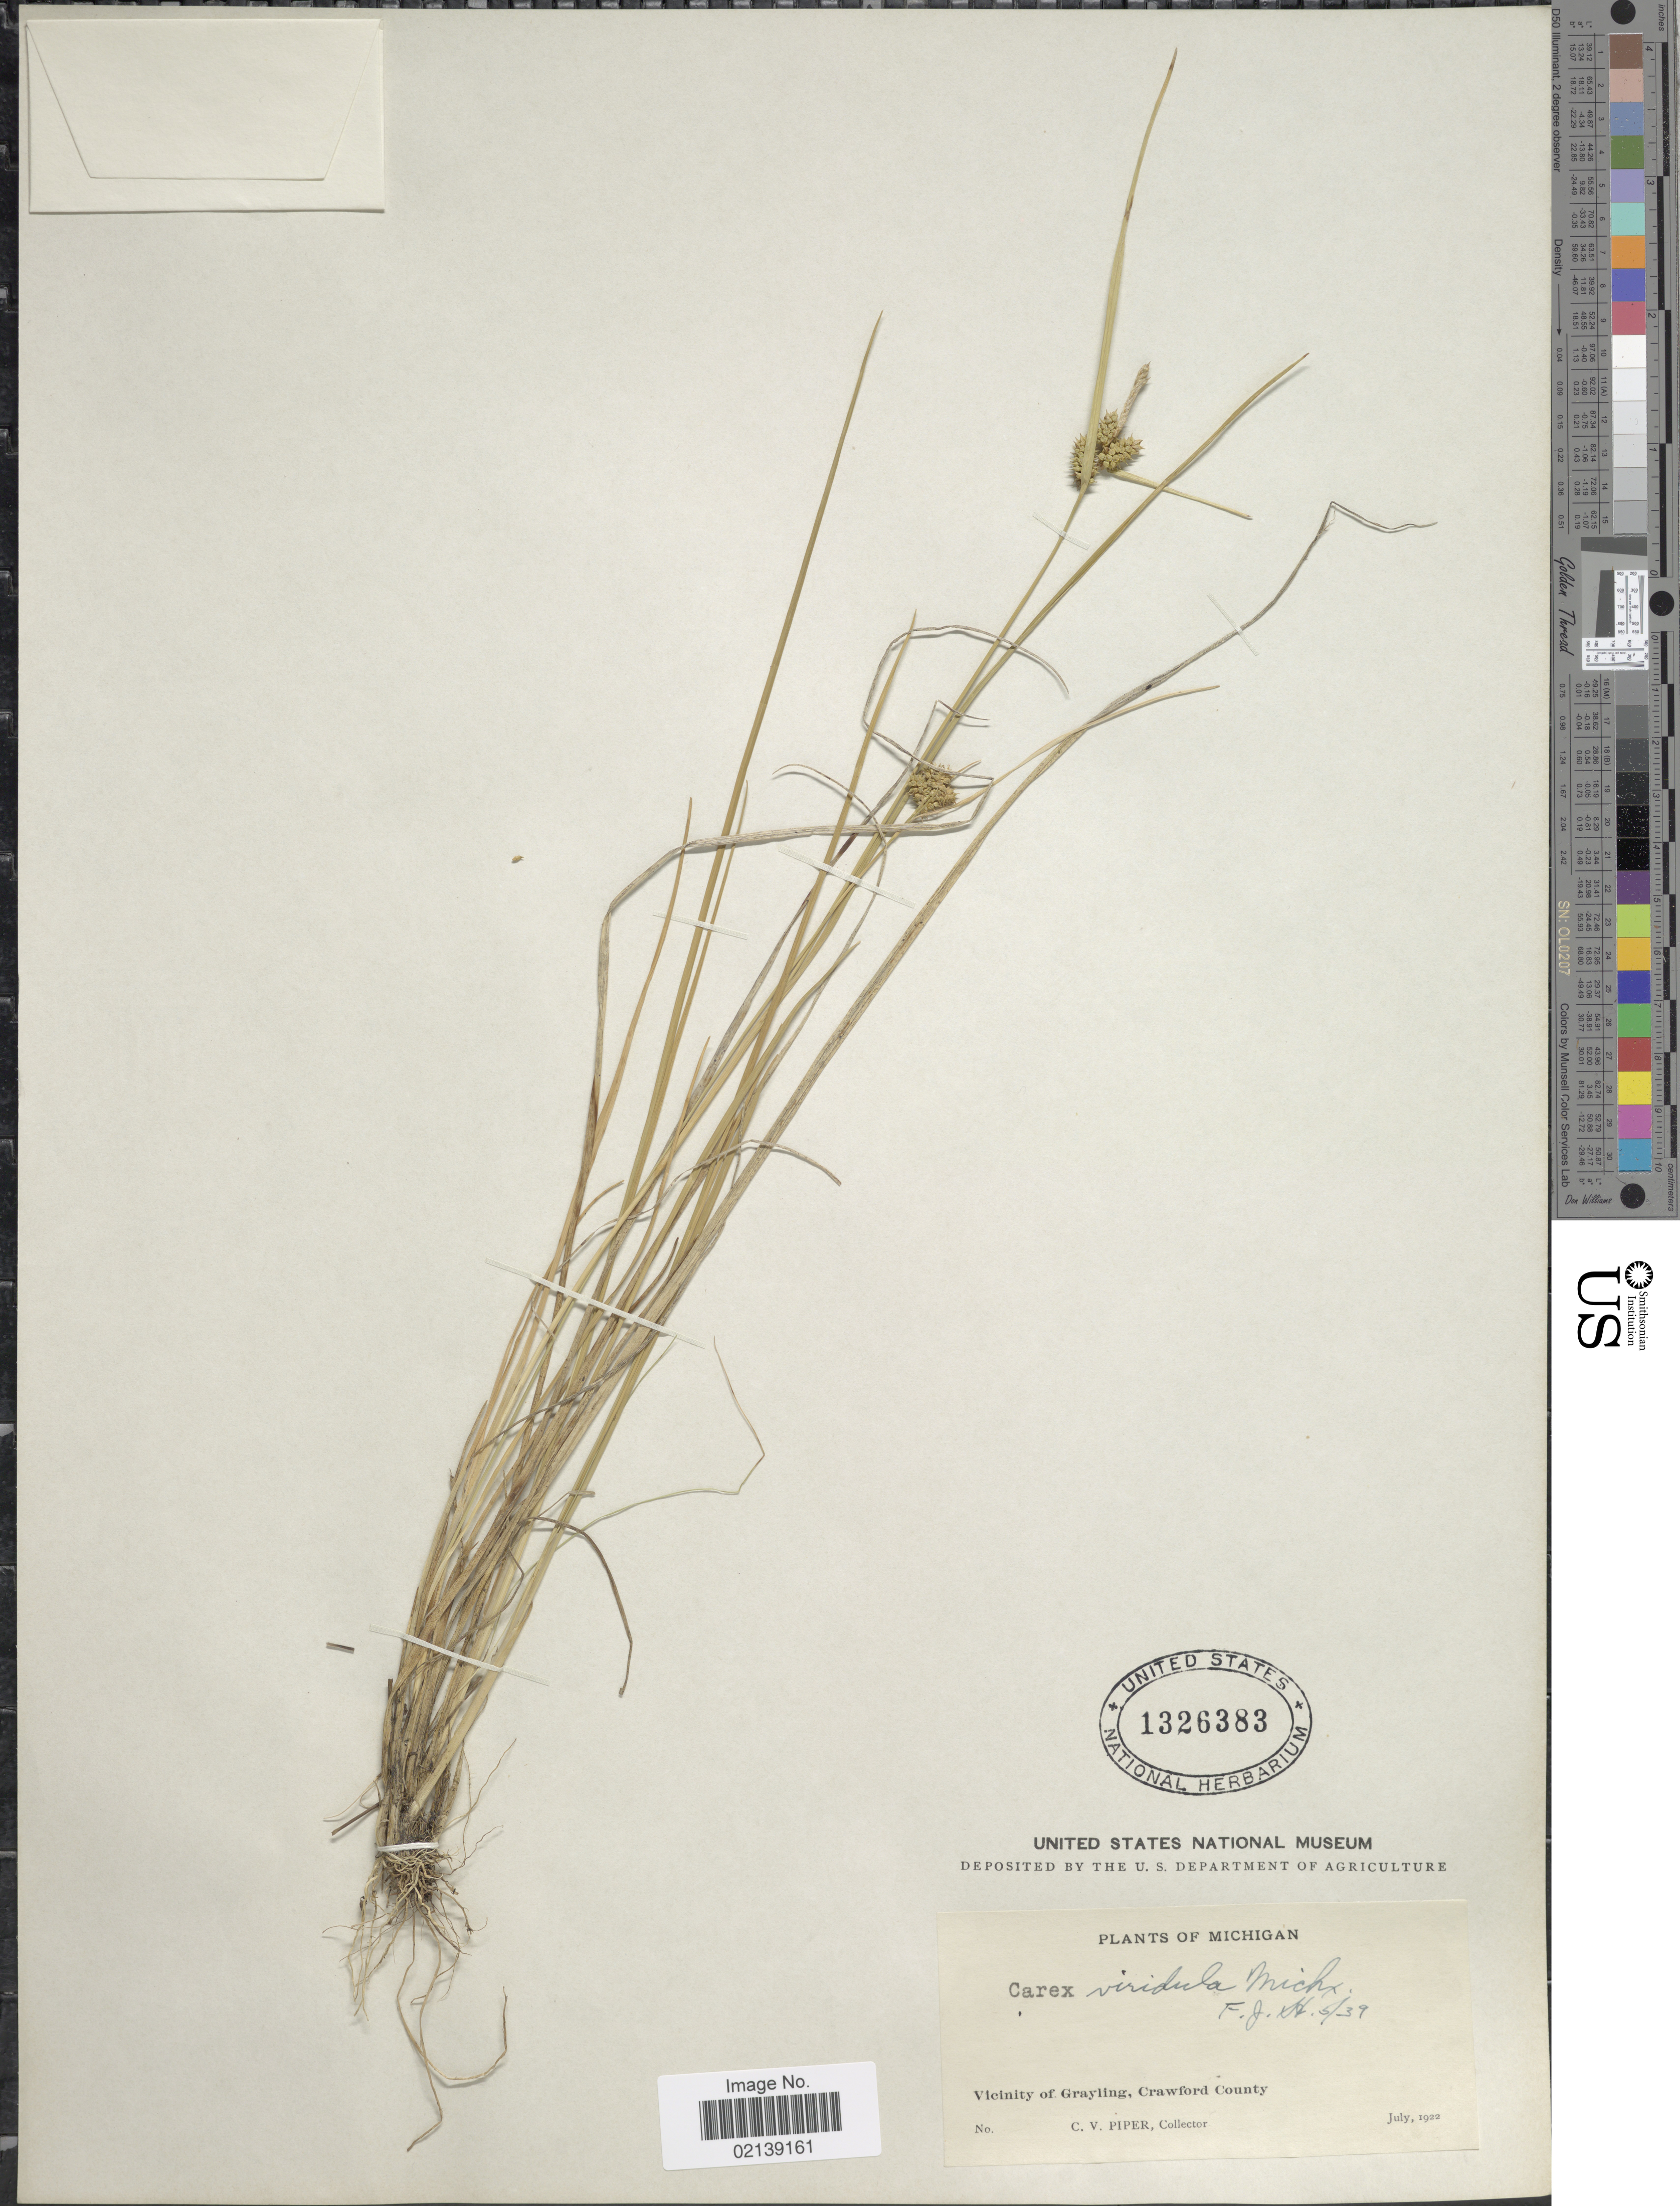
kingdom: Plantae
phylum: Tracheophyta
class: Liliopsida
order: Poales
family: Cyperaceae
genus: Carex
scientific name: Carex oederi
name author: Retz.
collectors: C. V. Piper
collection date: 1922-07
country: United States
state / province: Michigan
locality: Vicinity of Grayling, Crawford County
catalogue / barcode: US 1326383